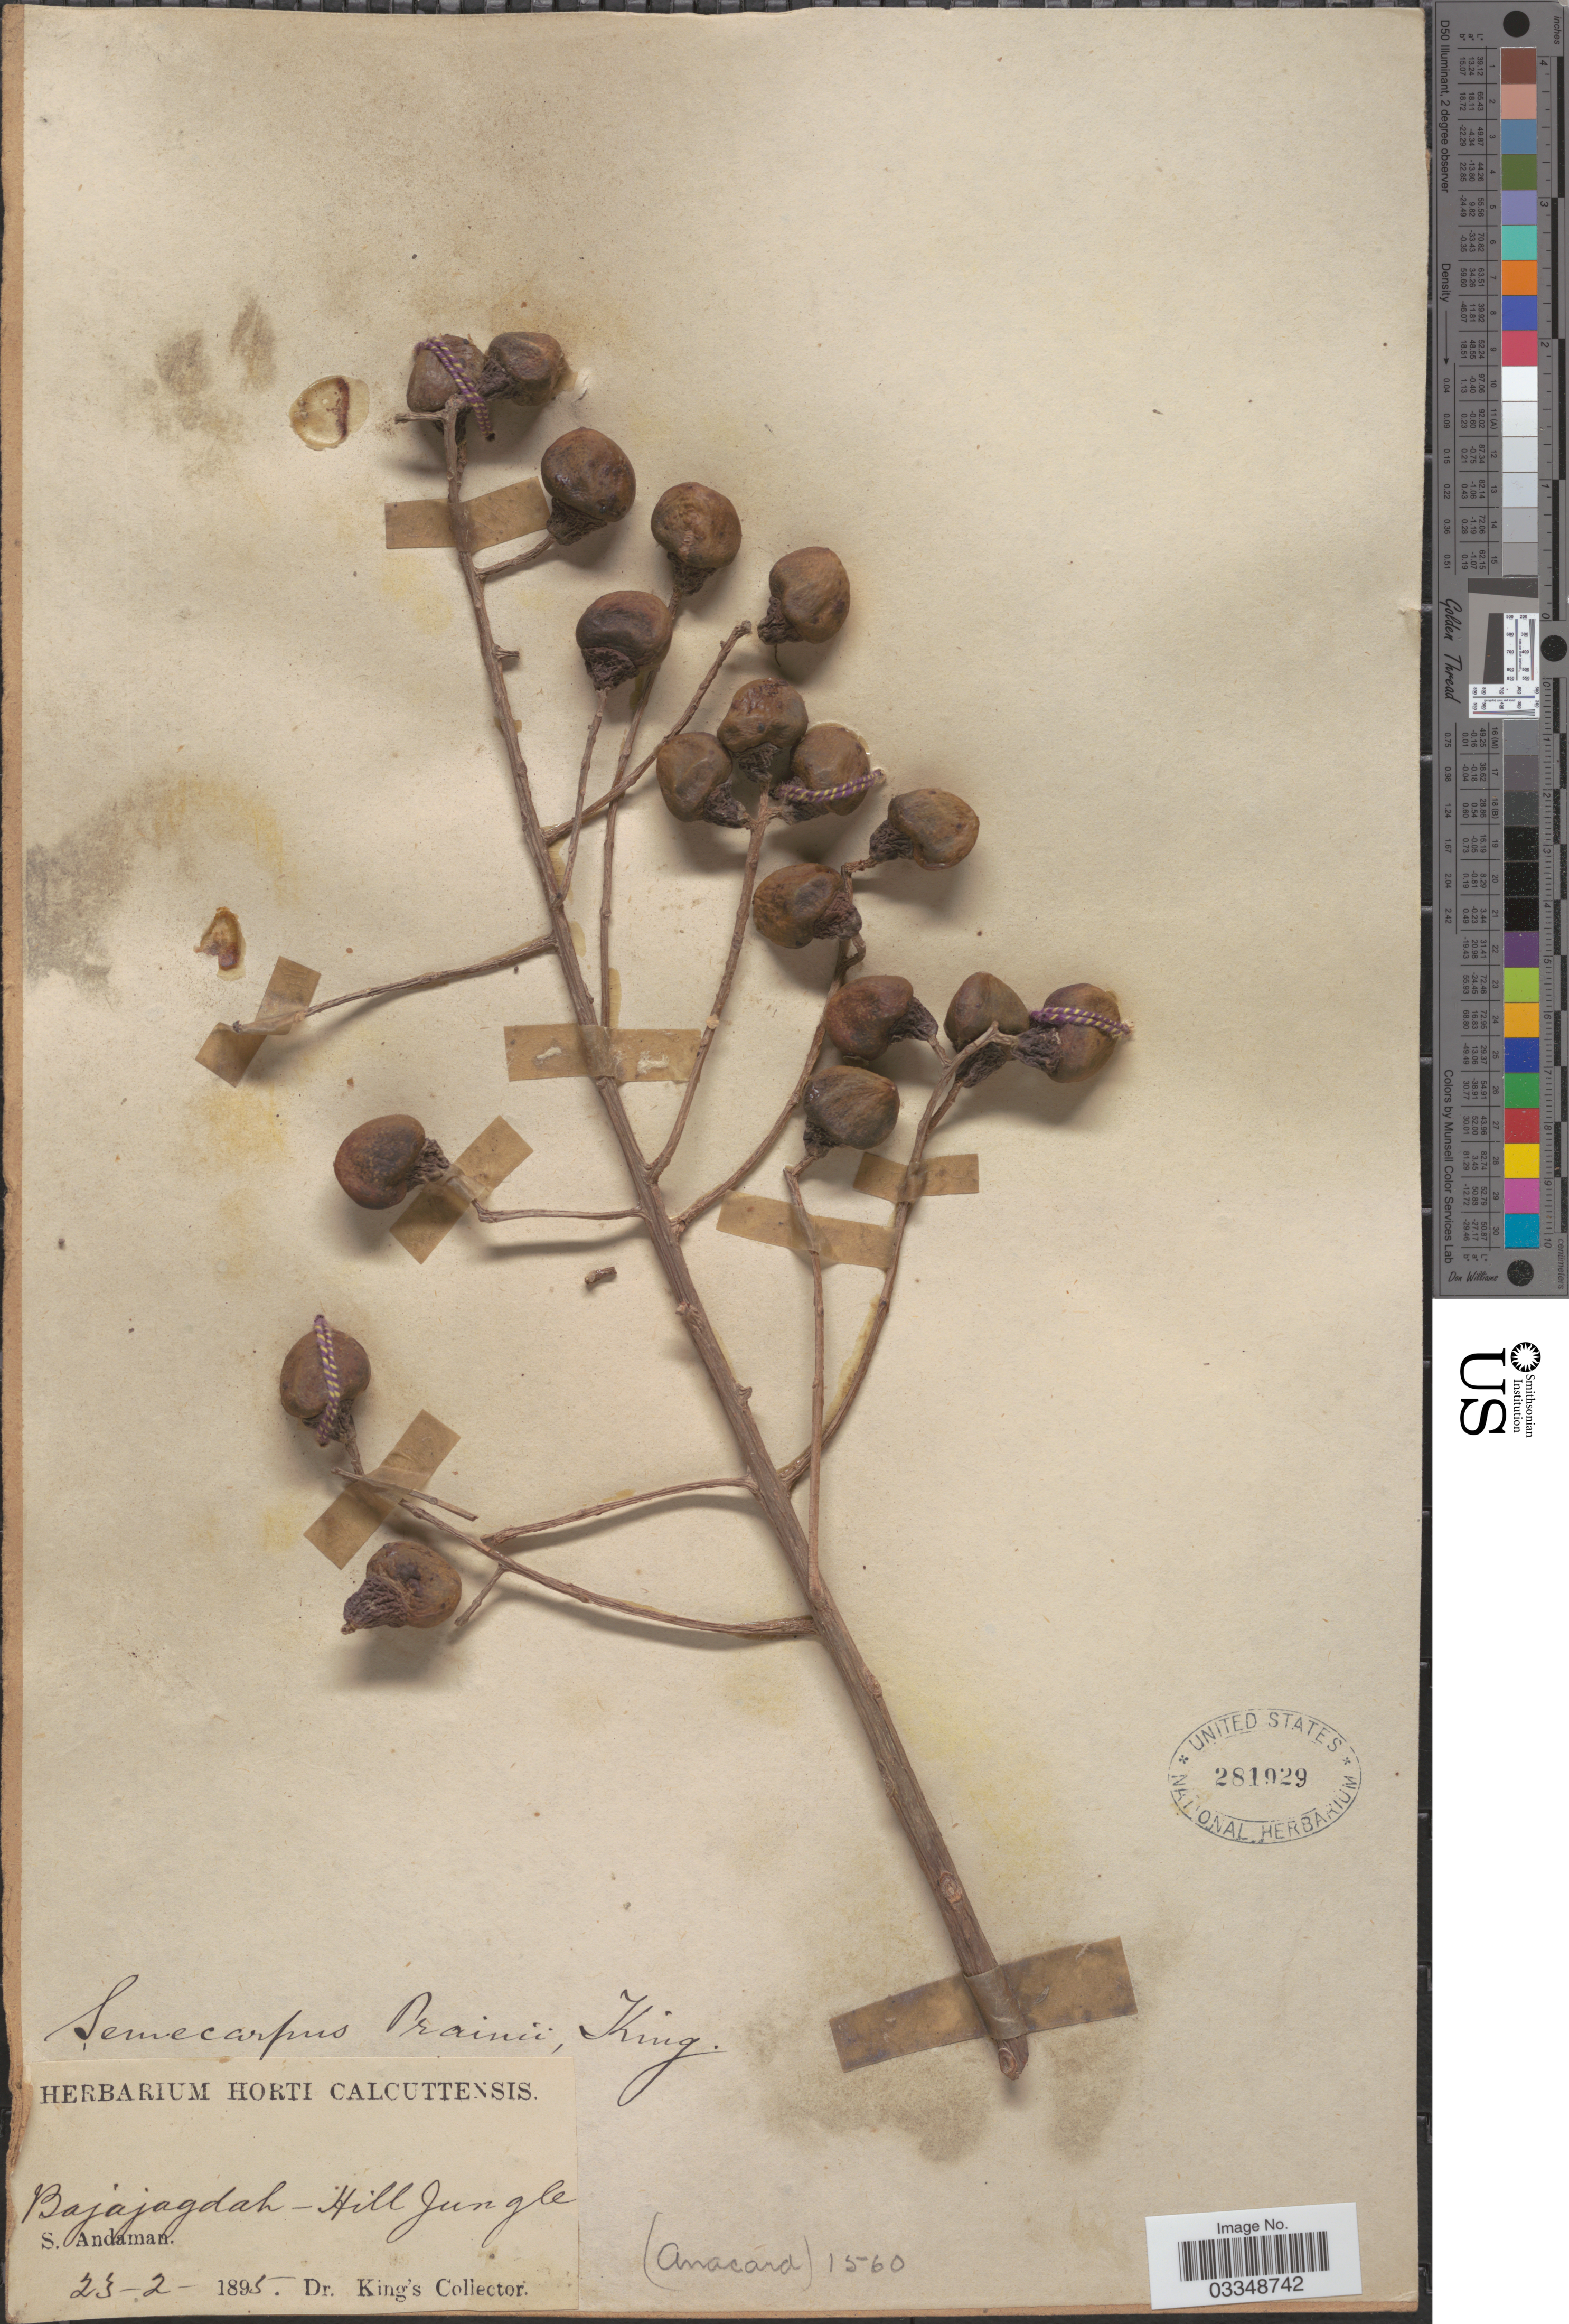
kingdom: Plantae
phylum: Tracheophyta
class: Magnoliopsida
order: Sapindales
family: Anacardiaceae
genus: Semecarpus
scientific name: Semecarpus prainii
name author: King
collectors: Dr. King's collector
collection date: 1895-02-23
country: India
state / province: Andaman and Nicobar Islands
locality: Bajajagdah - Hill Jungle. S. Andaman.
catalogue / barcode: US 281929